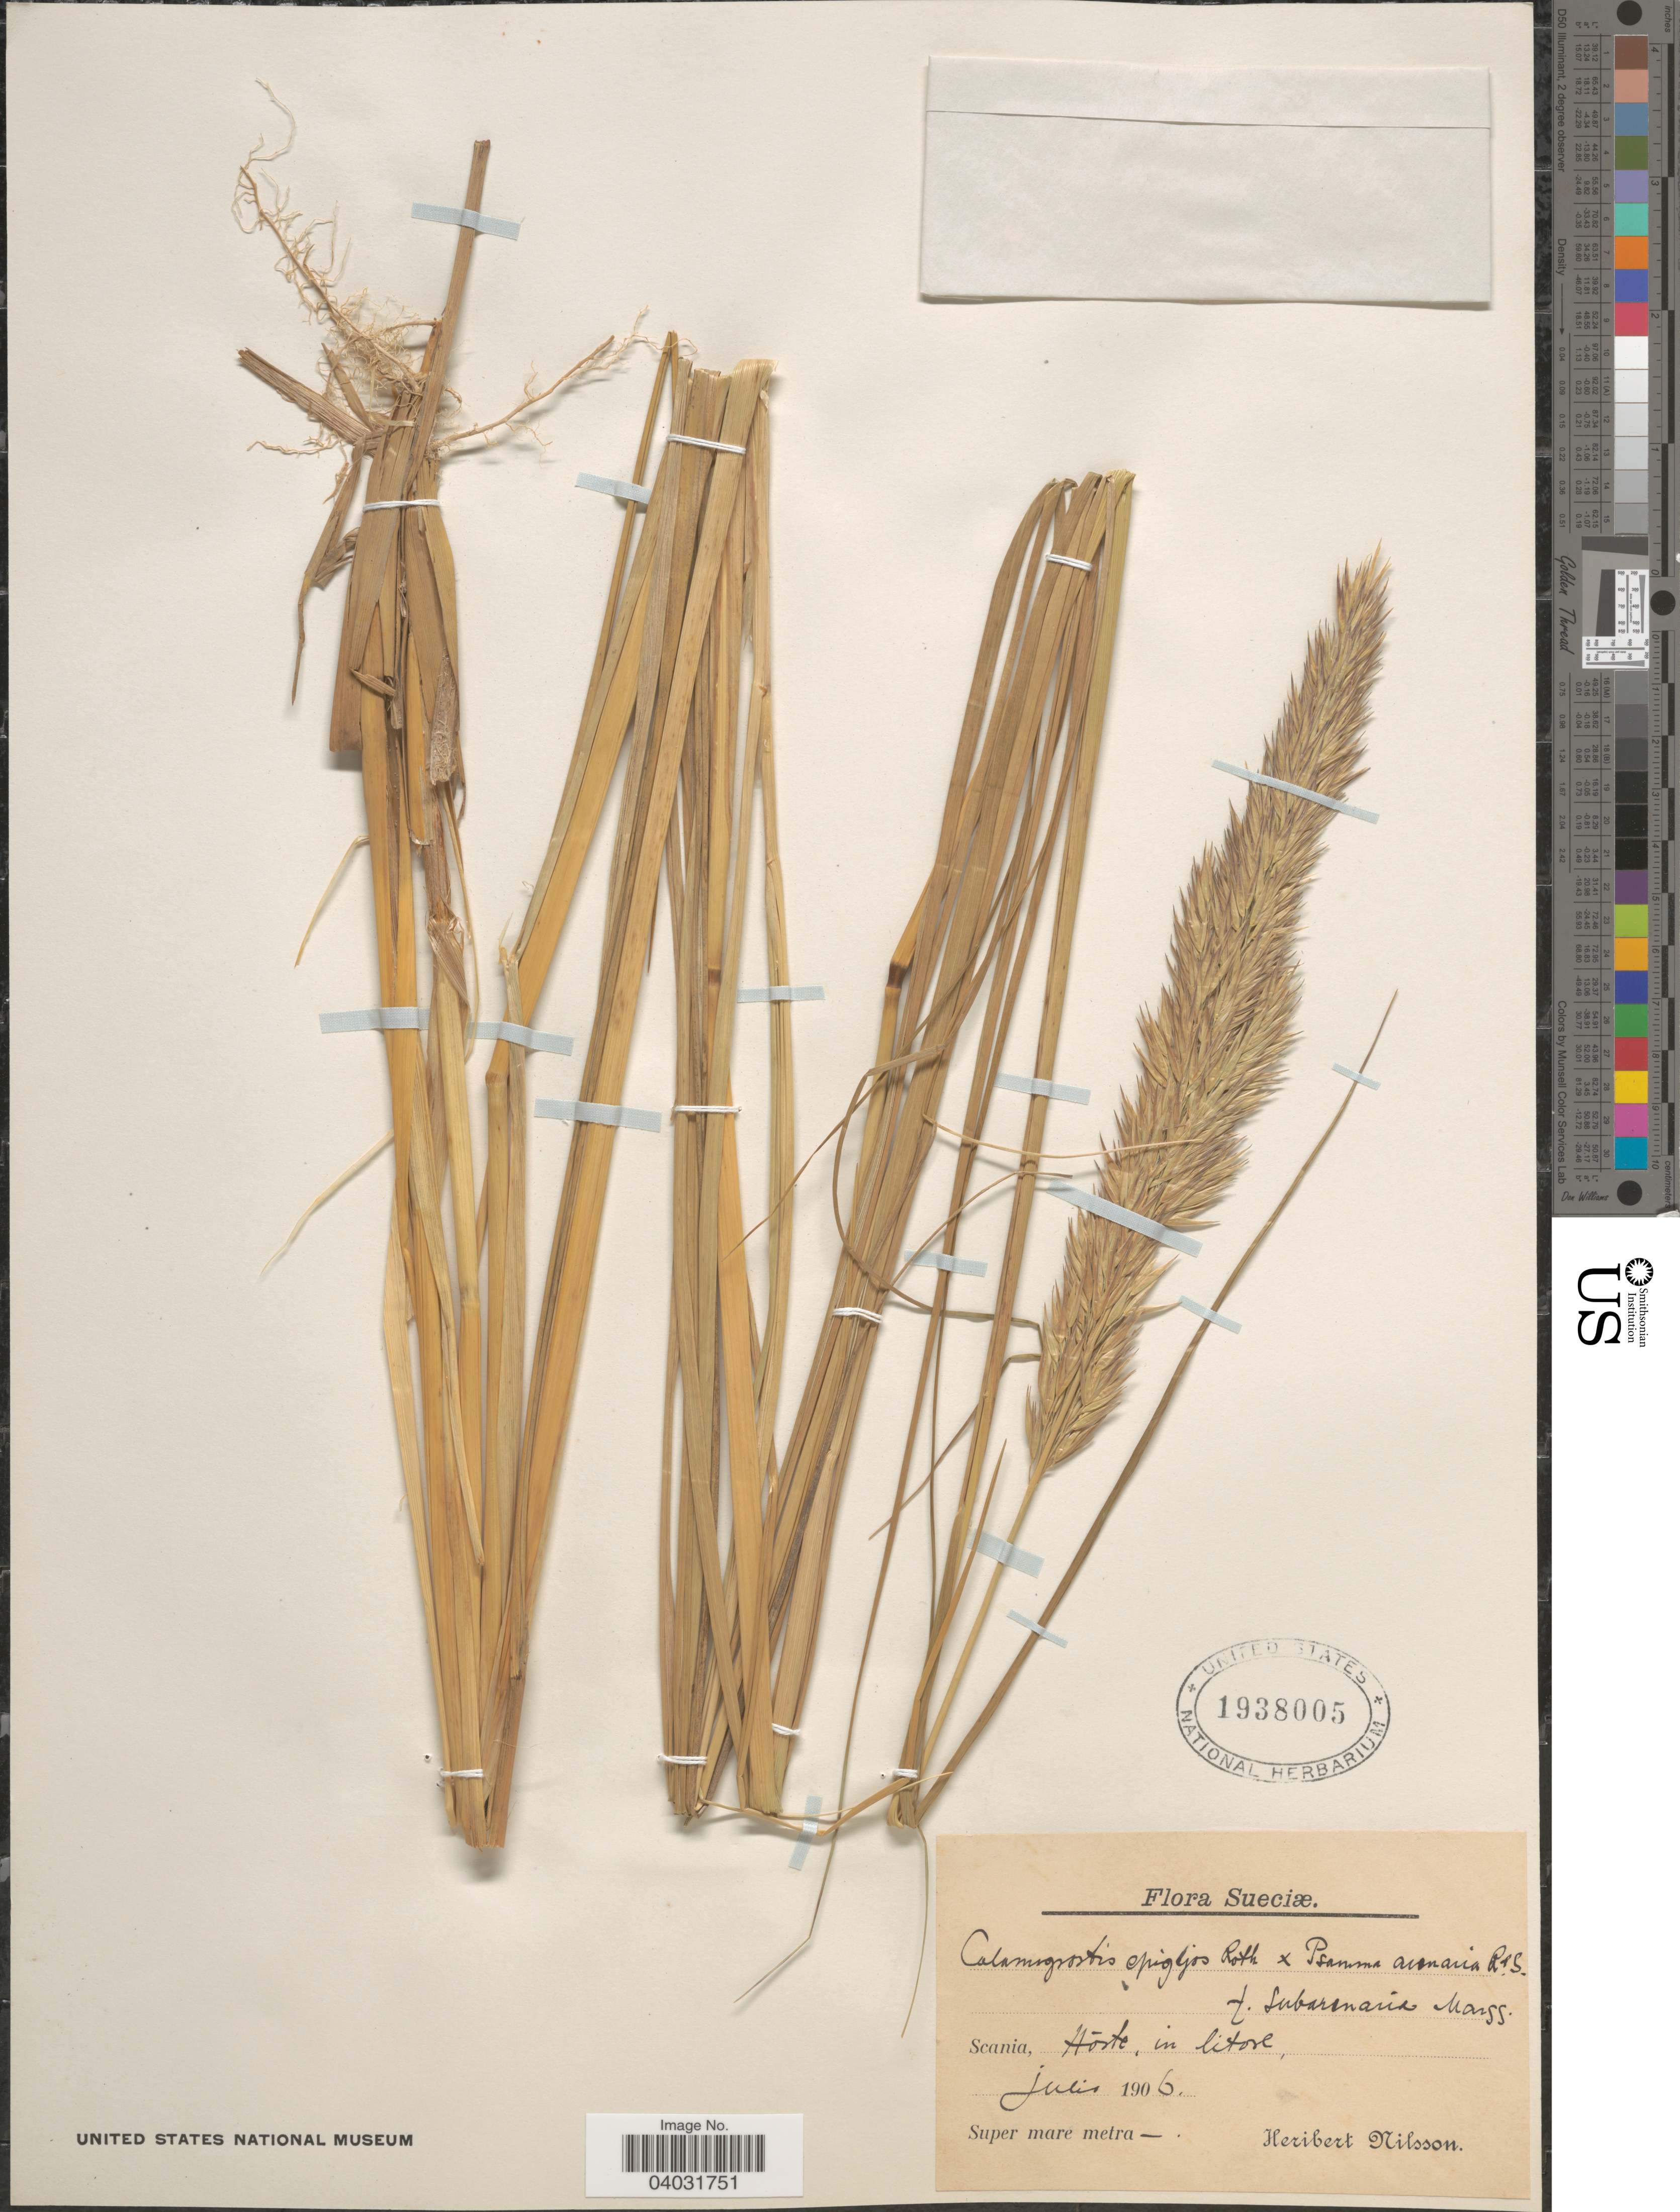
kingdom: Plantae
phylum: Tracheophyta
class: Liliopsida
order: Poales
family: Poaceae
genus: Calamagrostis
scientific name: Calamagrostis sp.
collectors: H. Nilsson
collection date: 1906-06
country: Sweden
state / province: Skåne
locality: Sueciæ. Scania, Hōste, in litose.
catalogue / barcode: US 1938005